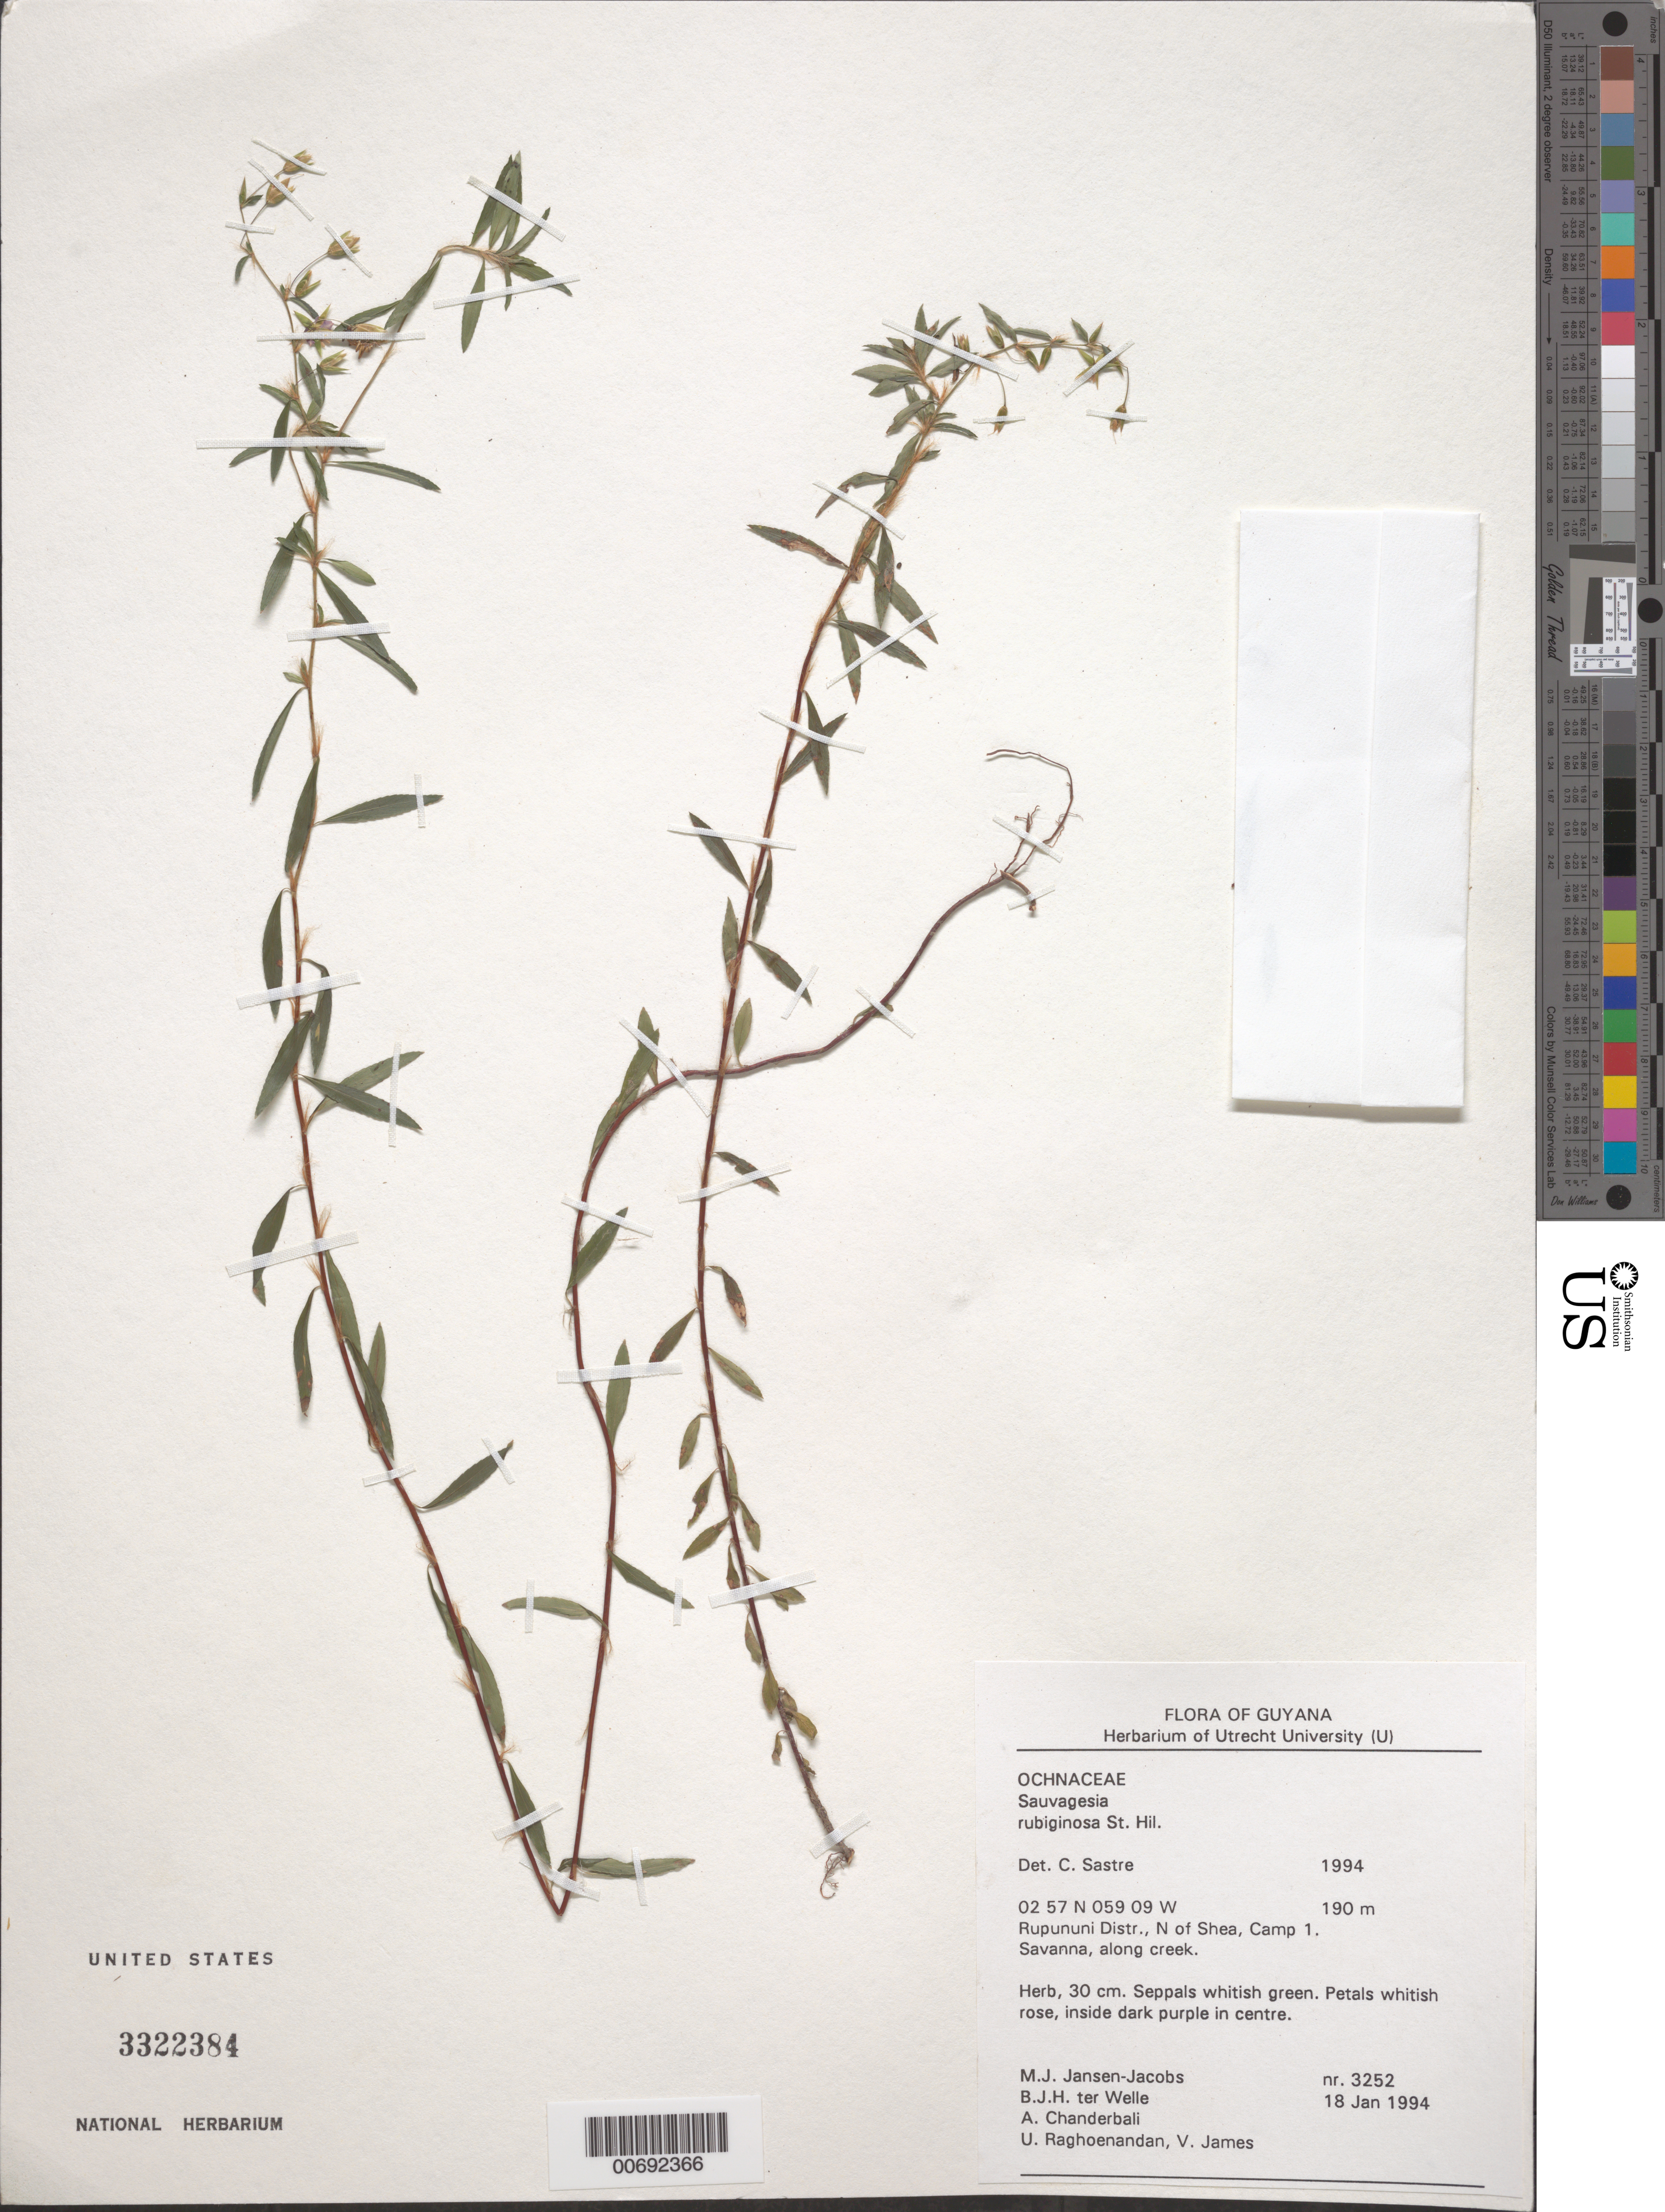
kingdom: Plantae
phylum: Tracheophyta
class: Magnoliopsida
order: Malpighiales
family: Ochnaceae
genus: Sauvagesia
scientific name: Sauvagesia rubiginosa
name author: A. St.-Hil.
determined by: Sastre, C. H. L.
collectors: M. J. Jansen-Jacobs, B. Welle, A. S. Chanderbali, U. Raghoenandan & V. James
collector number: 3252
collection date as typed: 18-Jan-94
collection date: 1994-01-18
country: Guyana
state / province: U. Takutu-U. Essequibo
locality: Shea, N of, camp 1, Rupununi District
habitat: Savanna, along creek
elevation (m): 190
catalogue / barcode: US 3322384